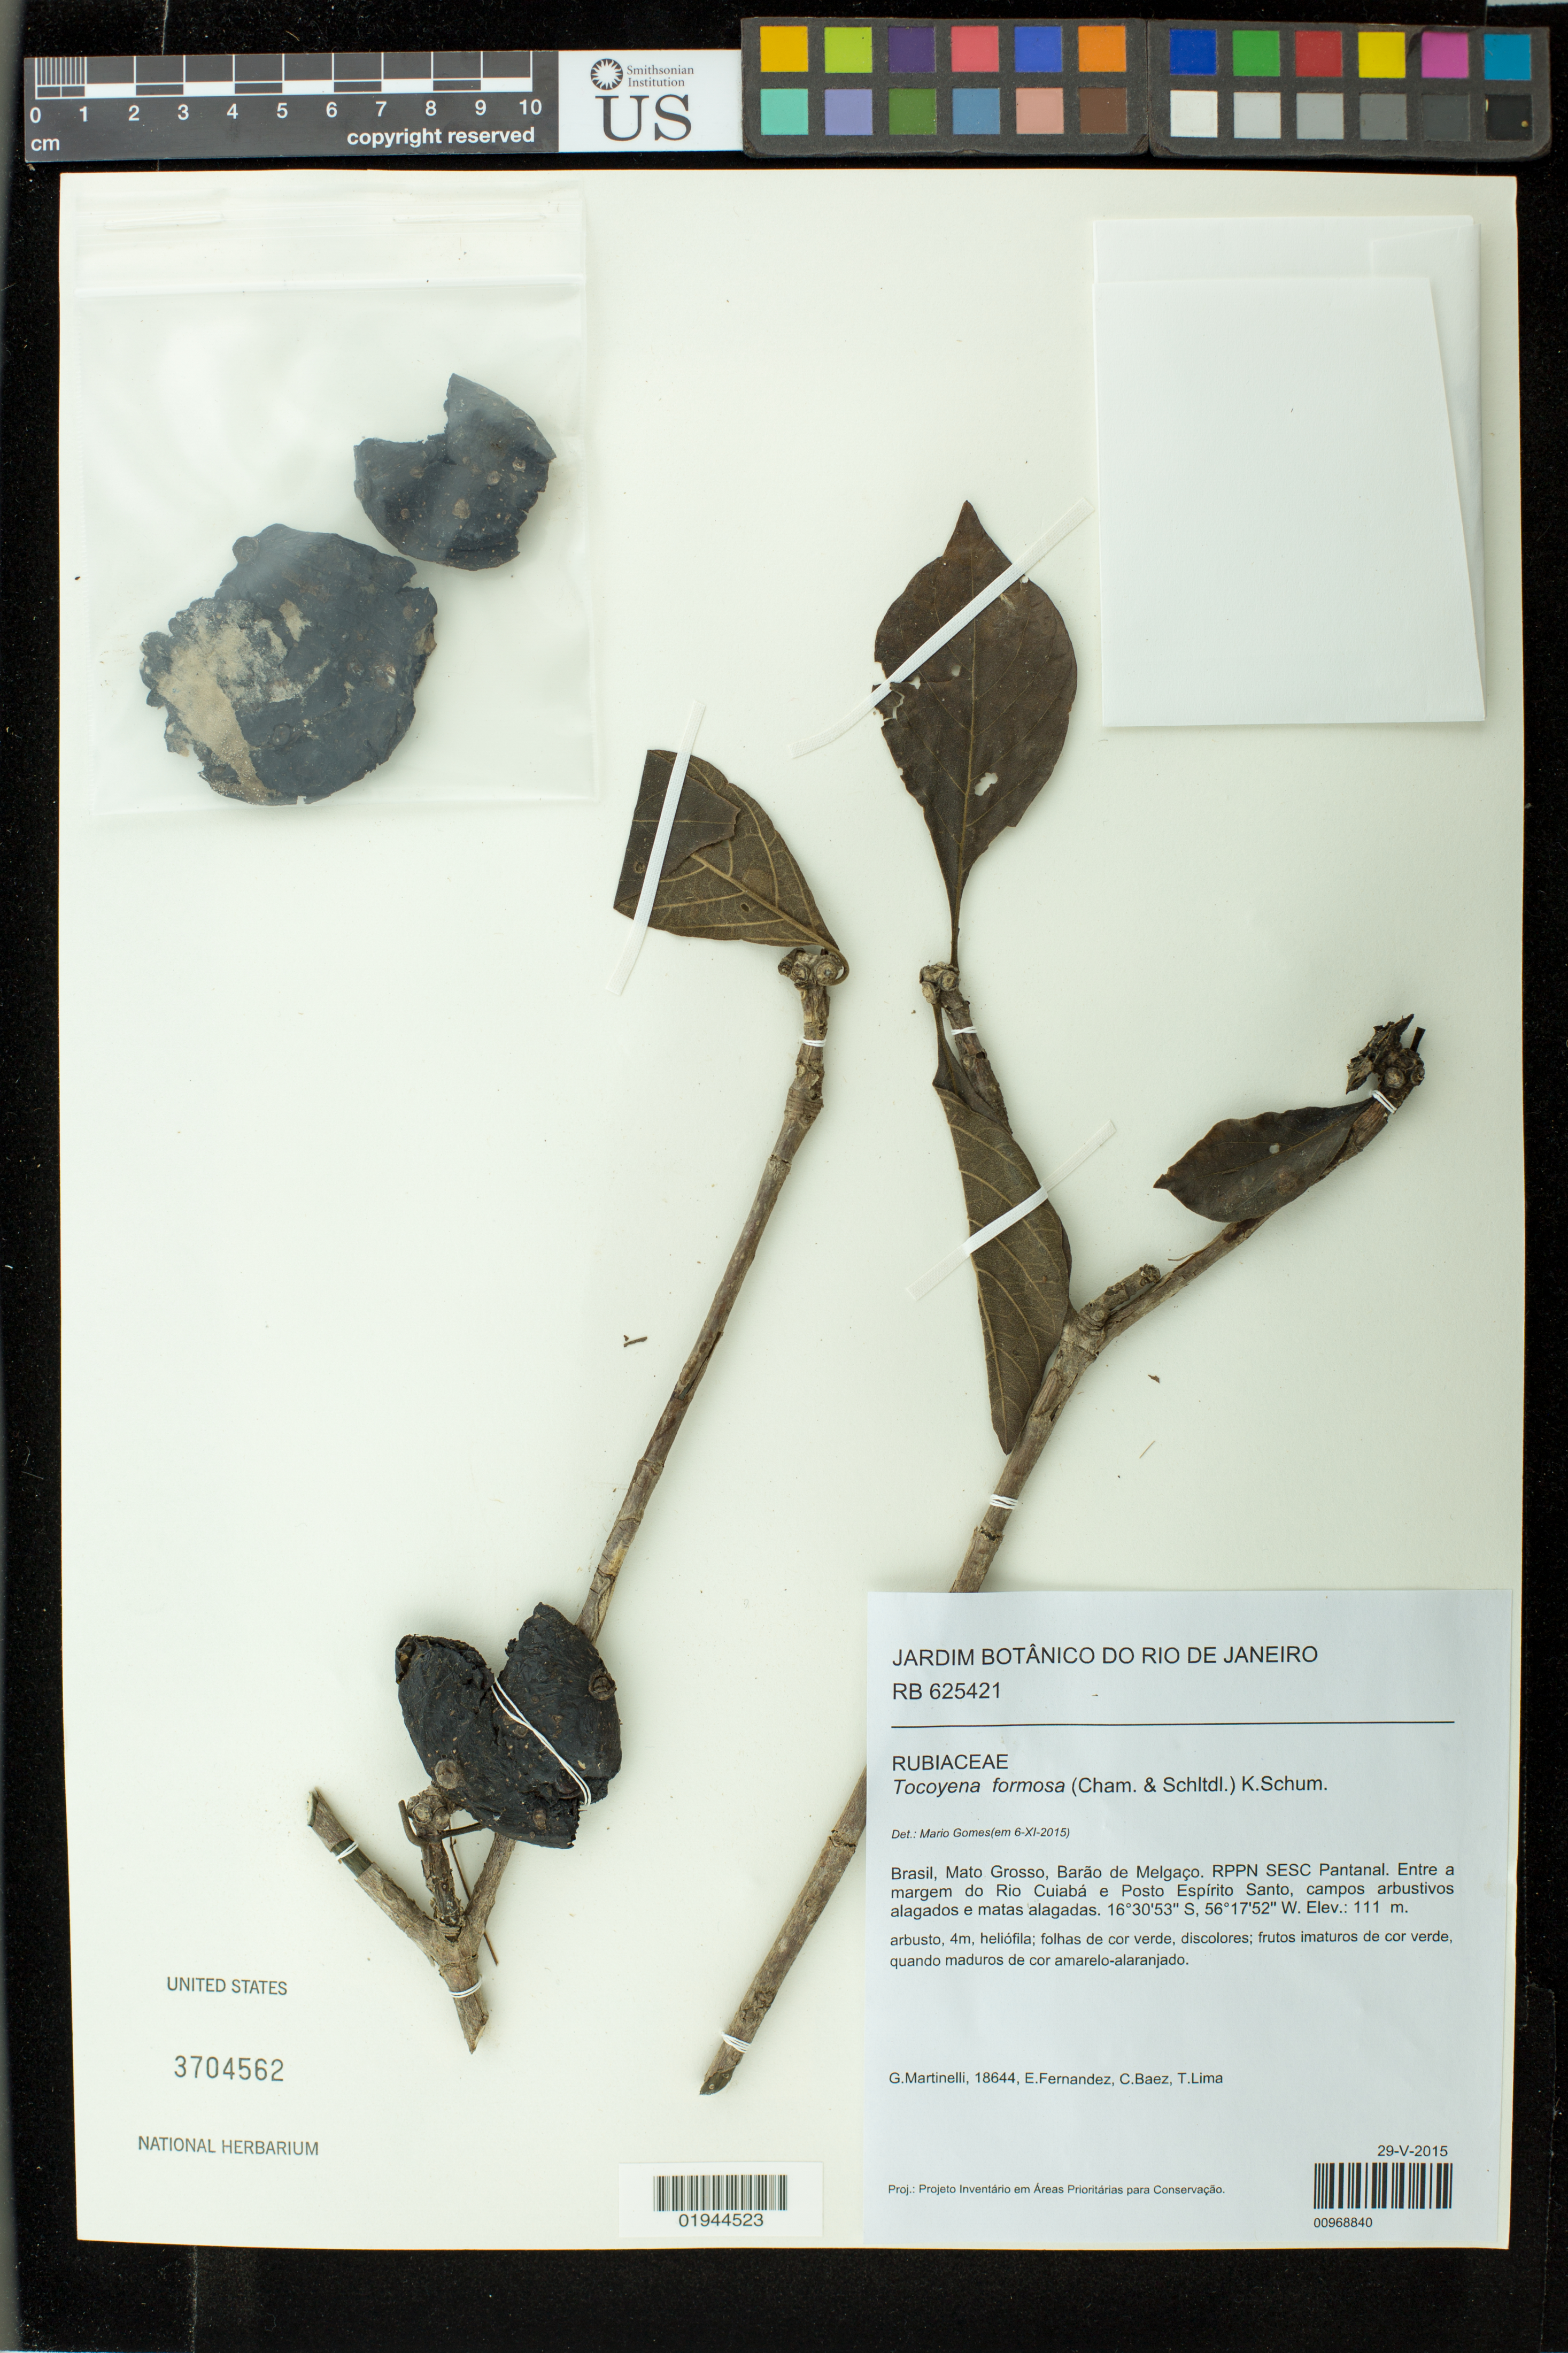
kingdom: Plantae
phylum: Tracheophyta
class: Magnoliopsida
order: Gentianales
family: Rubiaceae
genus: Tocoyena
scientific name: Tocoyena formosa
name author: (Cham. & Schltdl.) K. Schum.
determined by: Gomes, M.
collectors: G. Martinelli, E. Fernandez, C. Baez & T. Lima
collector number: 18644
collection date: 2015-05-29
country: Brazil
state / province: Mato Grosso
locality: Barão de Melgaço. RPPN SESC Pantanal. Entre a margem do Rio Cuiabá e Posto Esprírito Santo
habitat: campos arbustivos alagados a matas alagadas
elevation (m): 111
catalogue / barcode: US 3704562